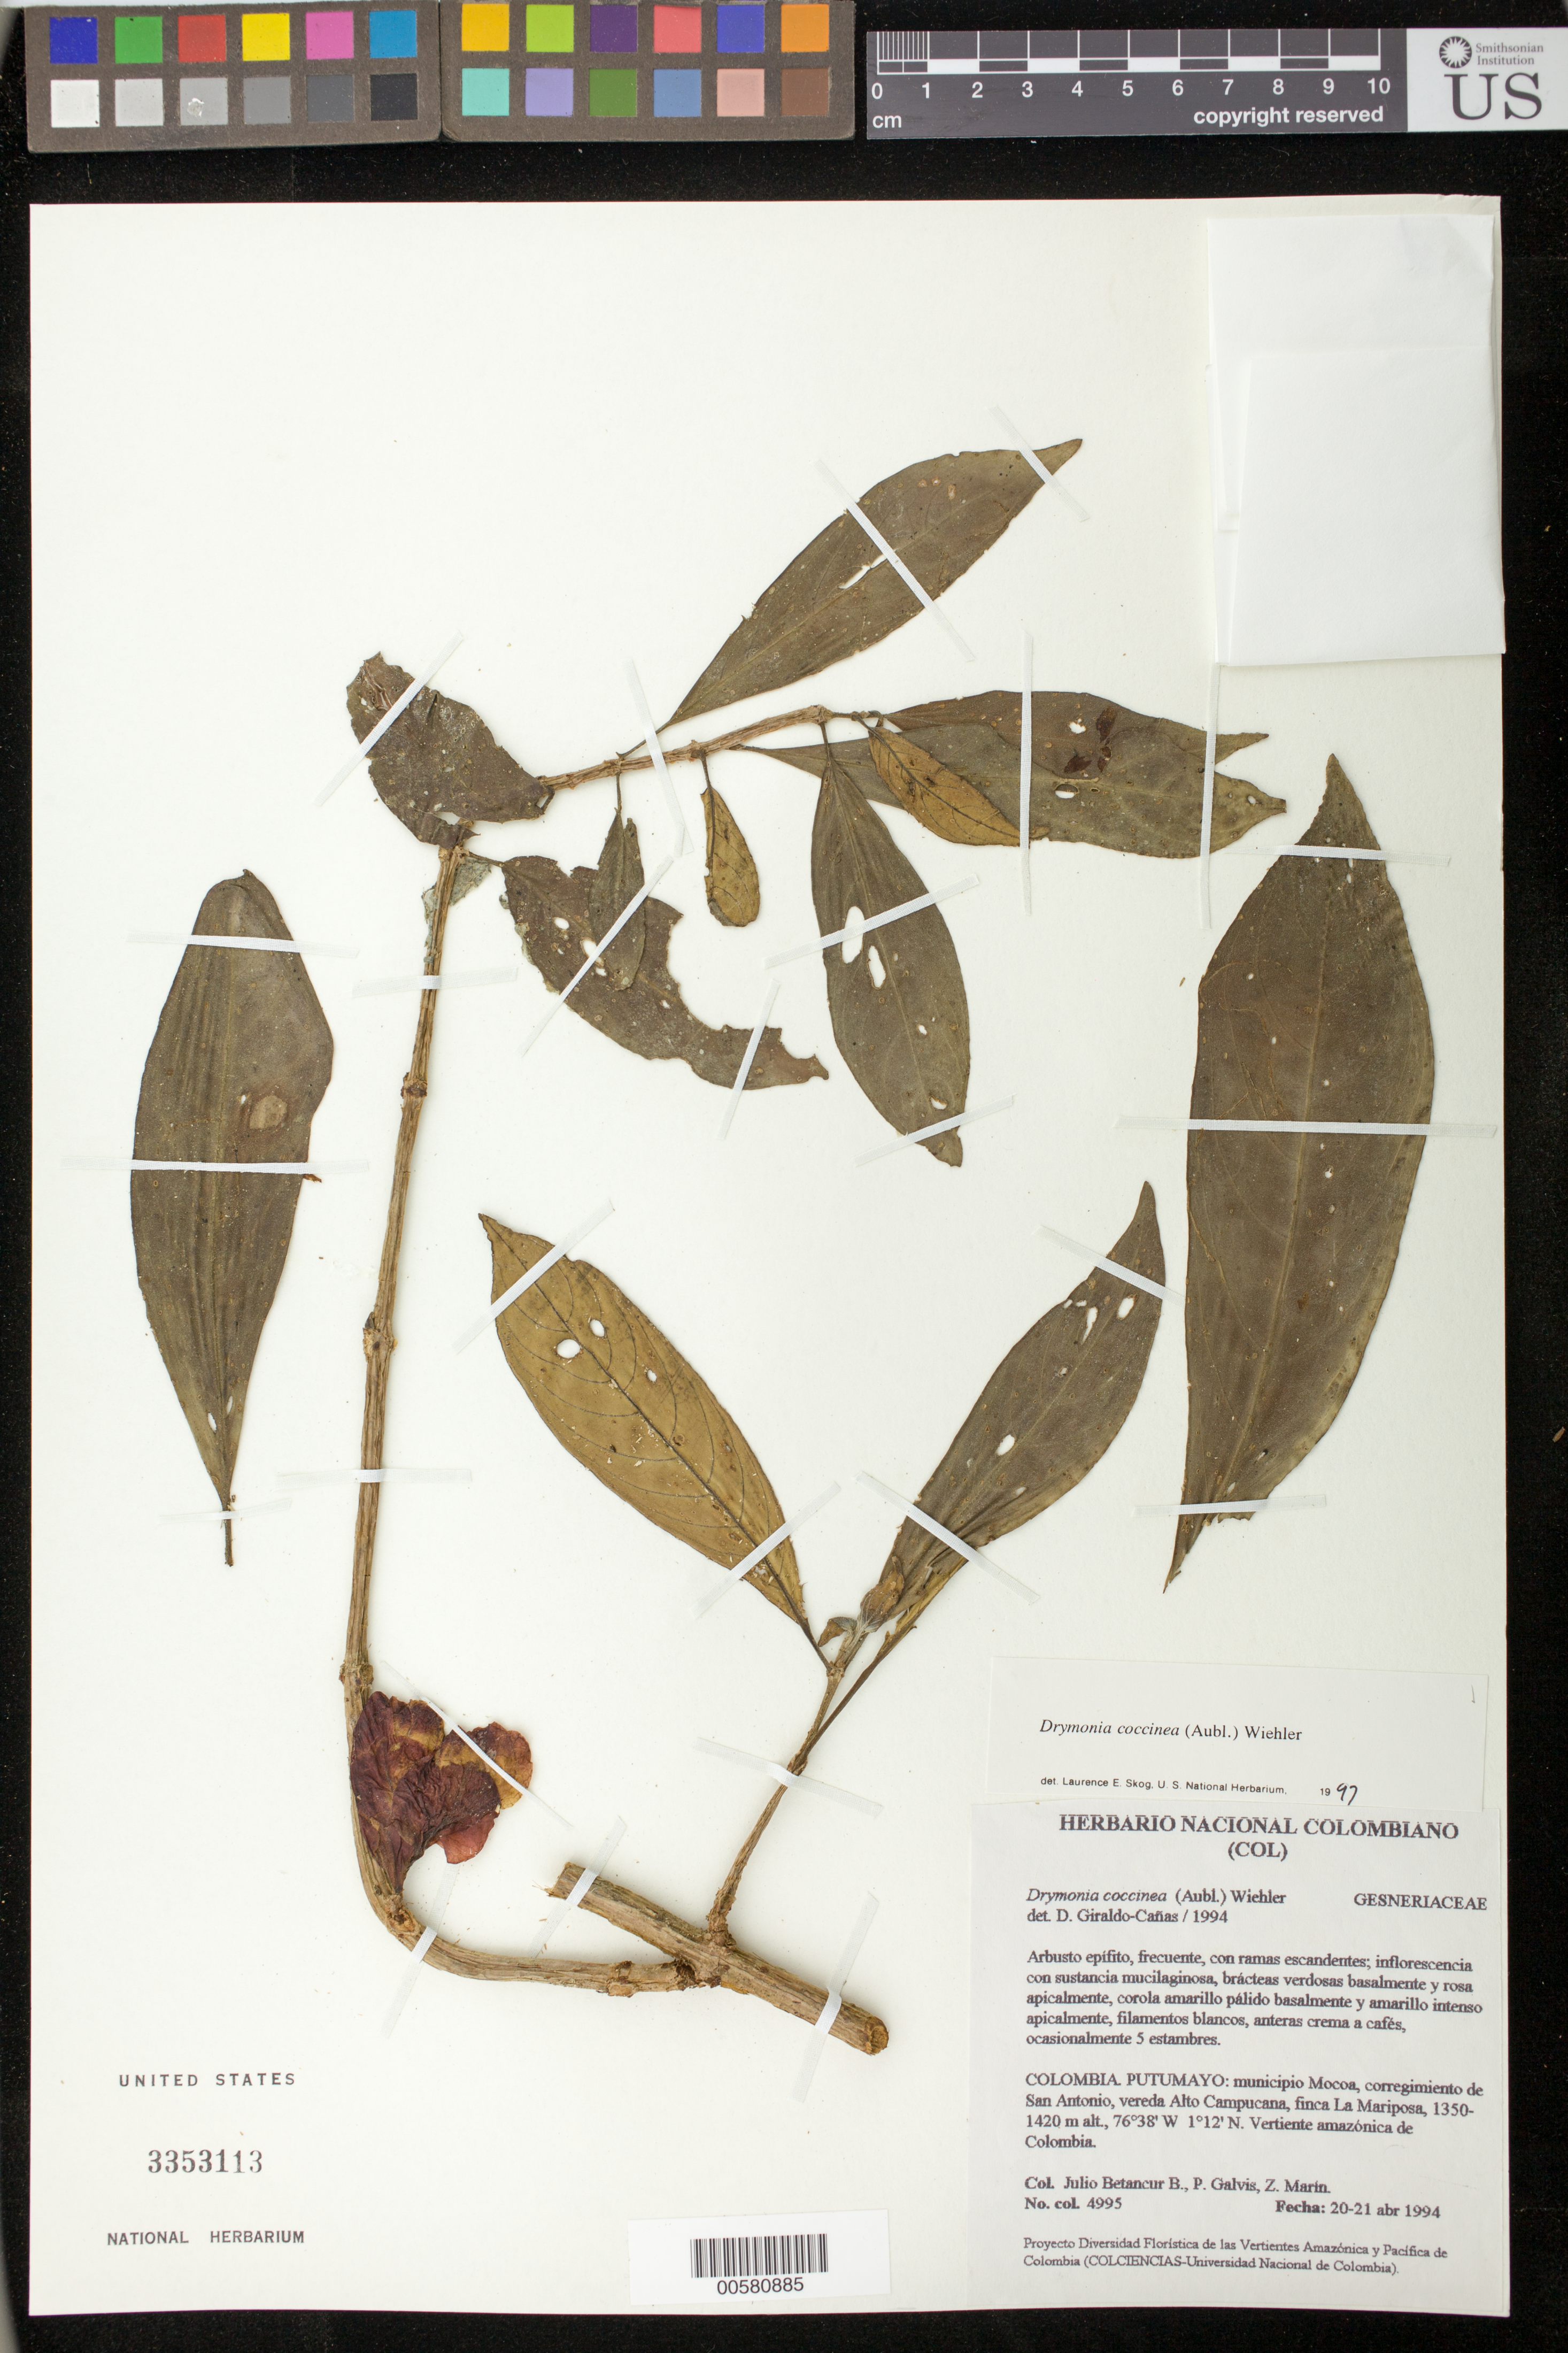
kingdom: Plantae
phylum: Tracheophyta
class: Magnoliopsida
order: Lamiales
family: Gesneriaceae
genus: Drymonia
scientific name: Drymonia coccinea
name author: (Aubl.) Wiehler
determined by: Skog, Laurence E.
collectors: J. Betancur-B., P. Galvis & Z. Marin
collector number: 4995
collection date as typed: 20-21 Apr 1994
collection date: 1994-04-20/1994-04-21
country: Colombia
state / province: Putumayo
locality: Mpio. Mocoa, corregimiento de San Antonio, vereda Alto Campucana, finca La Mariposa; vertiente amazónica de Colombia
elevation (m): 1350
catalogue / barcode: US 3353113